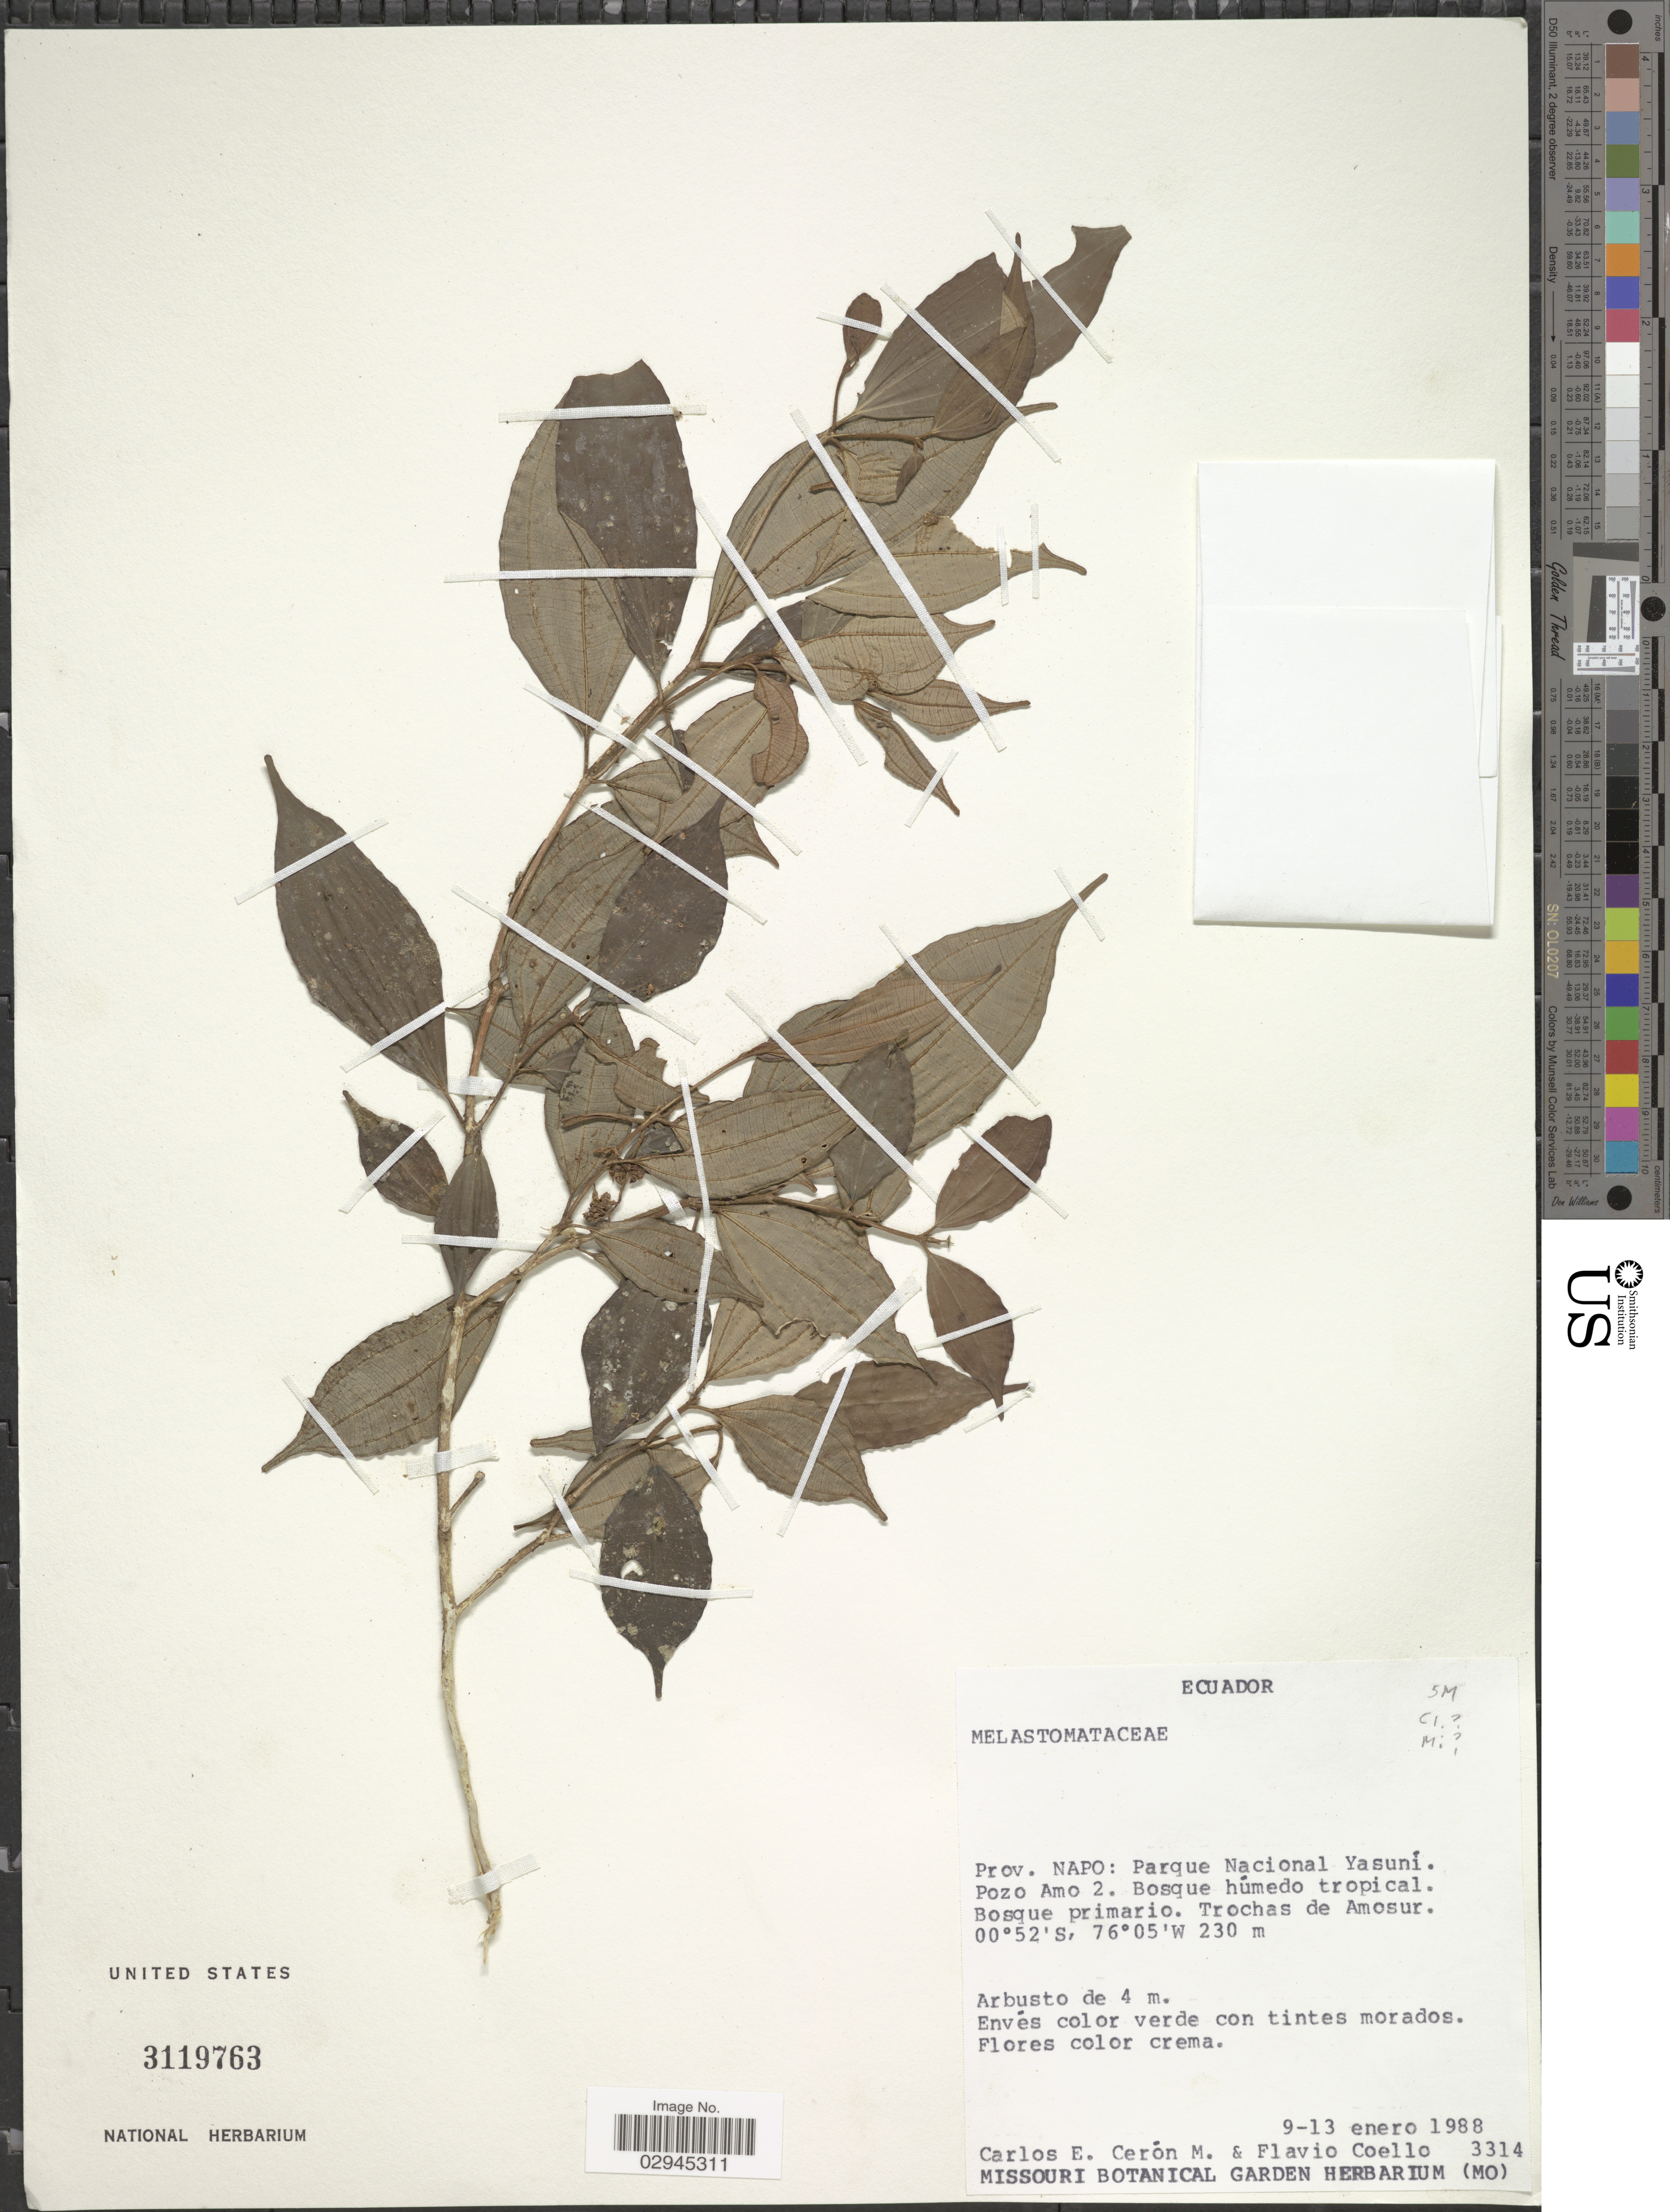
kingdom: Plantae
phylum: Tracheophyta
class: Magnoliopsida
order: Myrtales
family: Melastomataceae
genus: Miconia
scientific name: Miconia sp.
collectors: C. E. Cerón M. & F. Coello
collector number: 3314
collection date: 1988-01-09/1988-01-13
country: Ecuador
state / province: Napo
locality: Parque Nacional Yasuní. Pozo Amo 2. Trochas de Amosur.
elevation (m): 230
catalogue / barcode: US 3119763